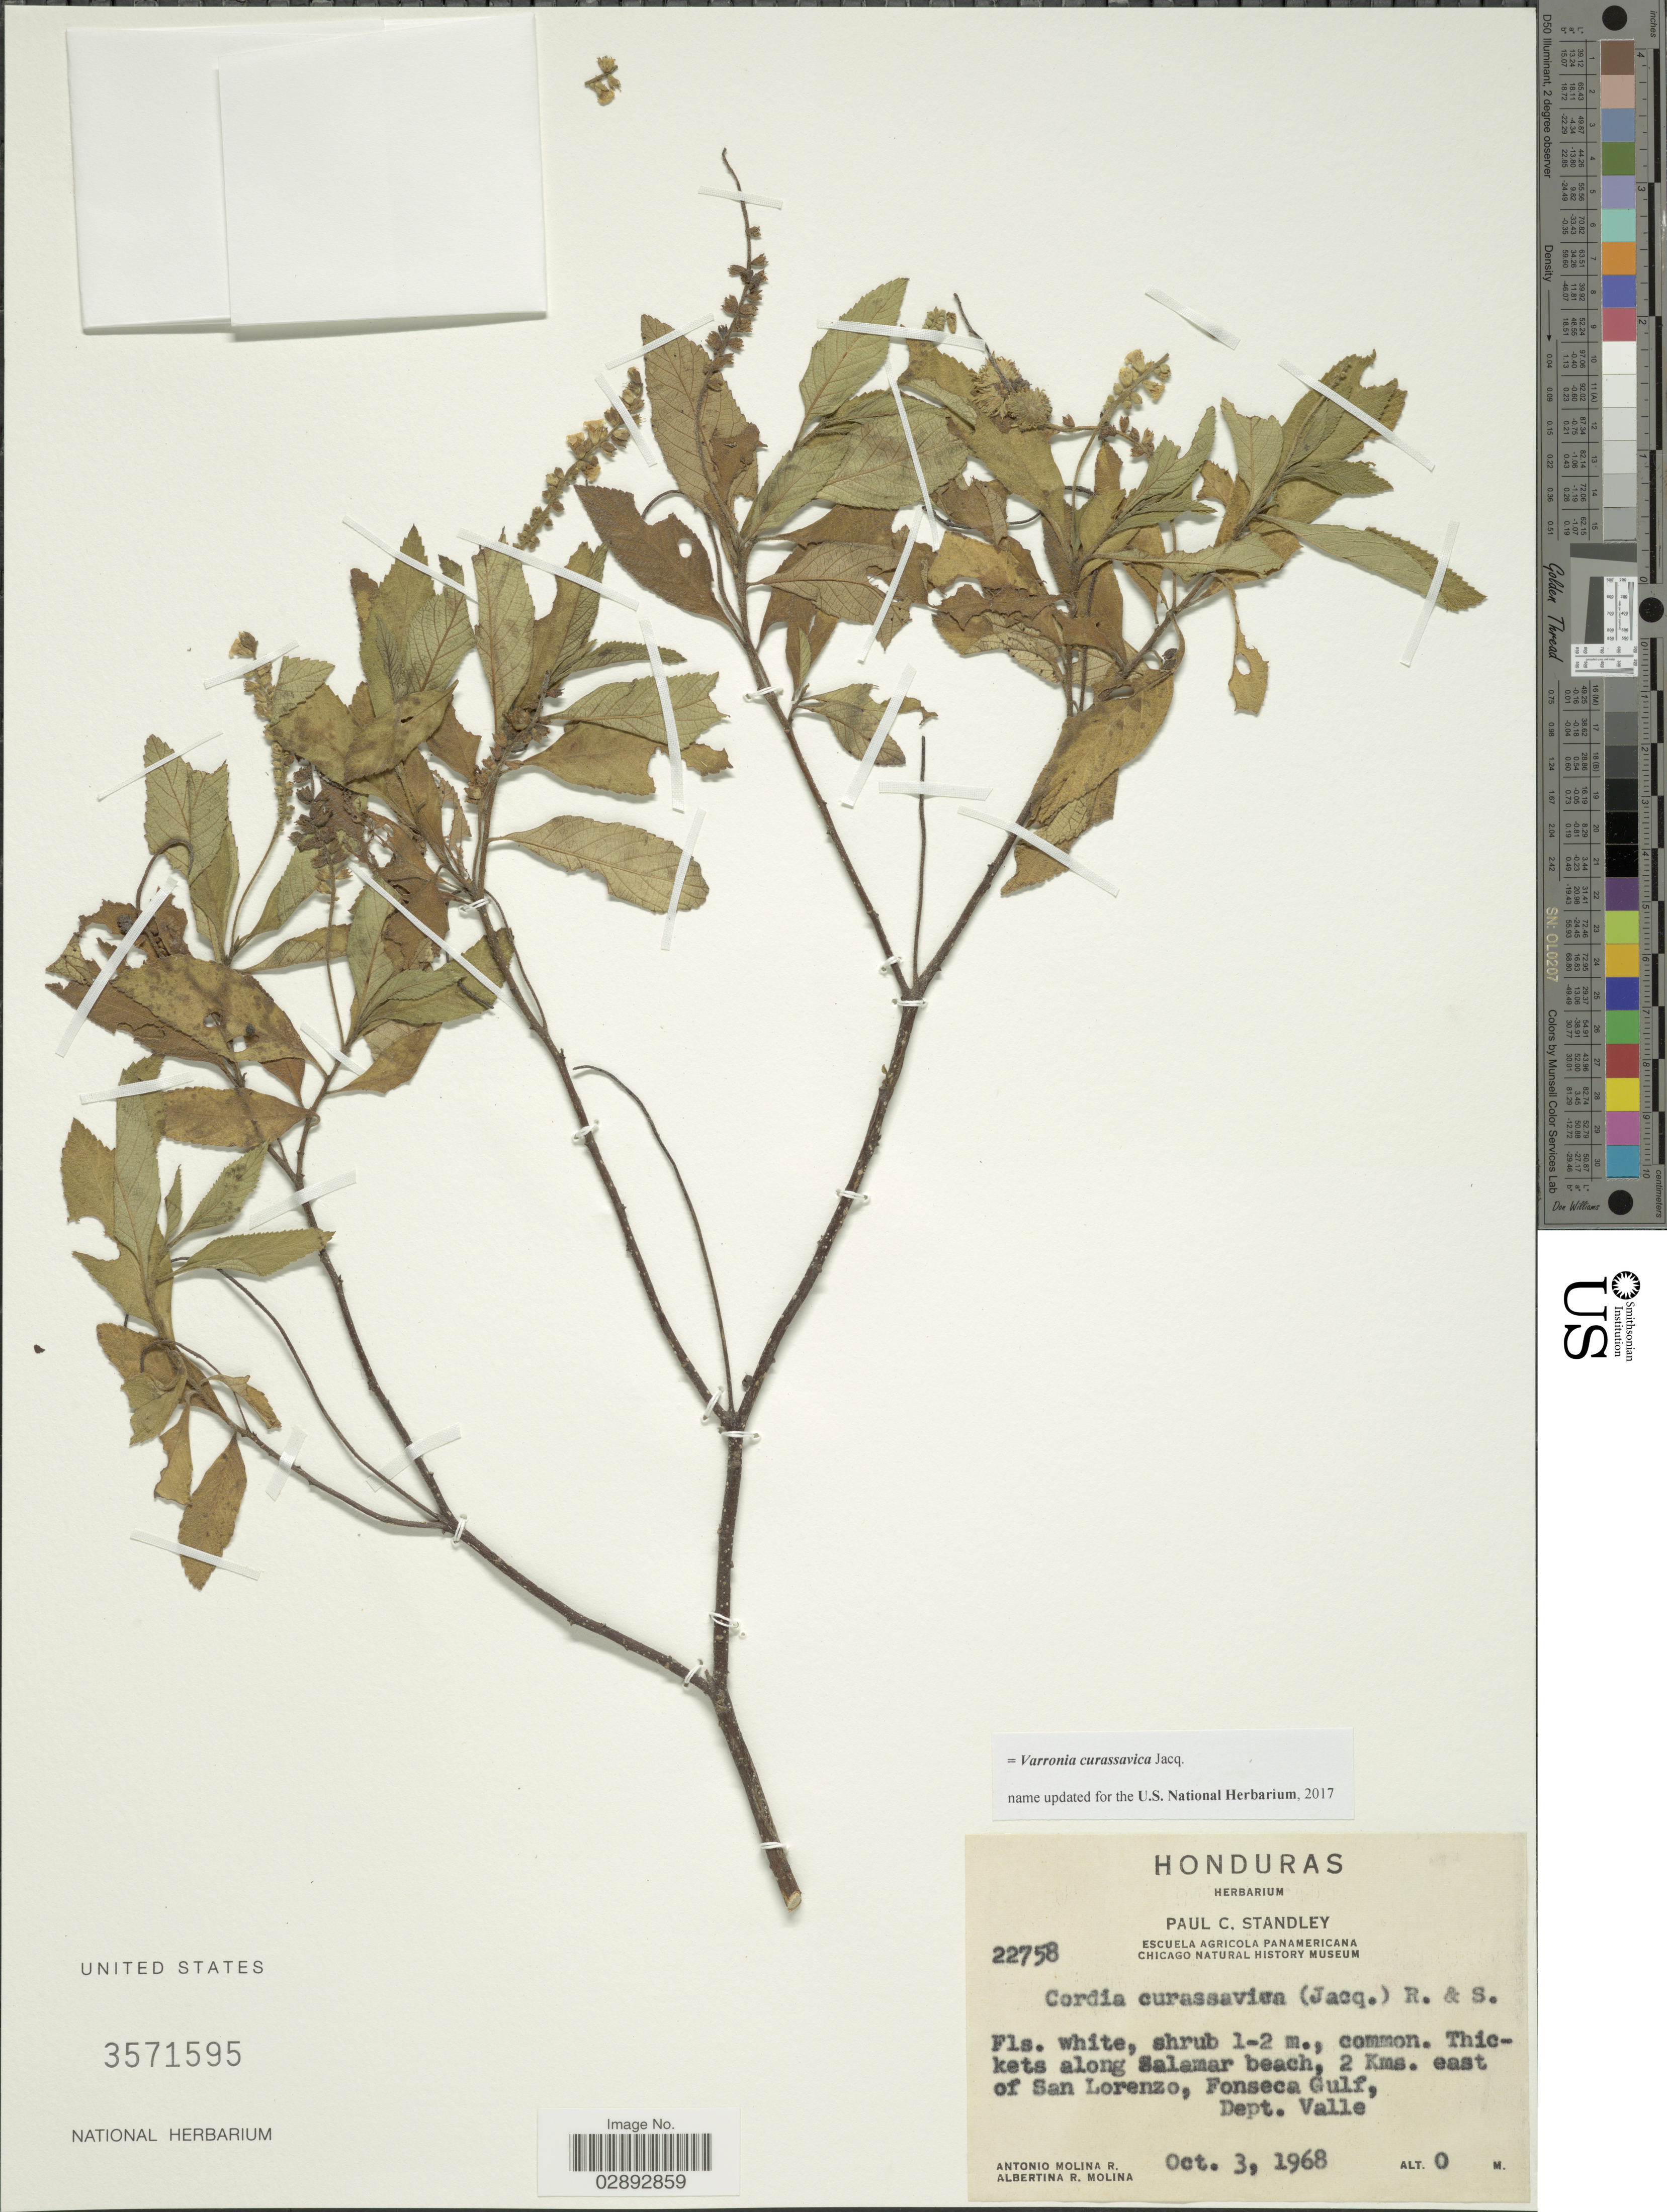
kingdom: Plantae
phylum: Tracheophyta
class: Magnoliopsida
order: Boraginales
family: Cordiaceae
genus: Varronia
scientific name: Varronia curassavica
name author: Jacq.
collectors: A. Molina R. & A. R. Molina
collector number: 22758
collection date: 1968-10-03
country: Honduras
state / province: Valle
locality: Thickets along Salamar beach, 2 Kms. east of San Lorenzo, Fonseca Gulf, Dept. Valle.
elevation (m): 0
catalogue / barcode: US 3571595